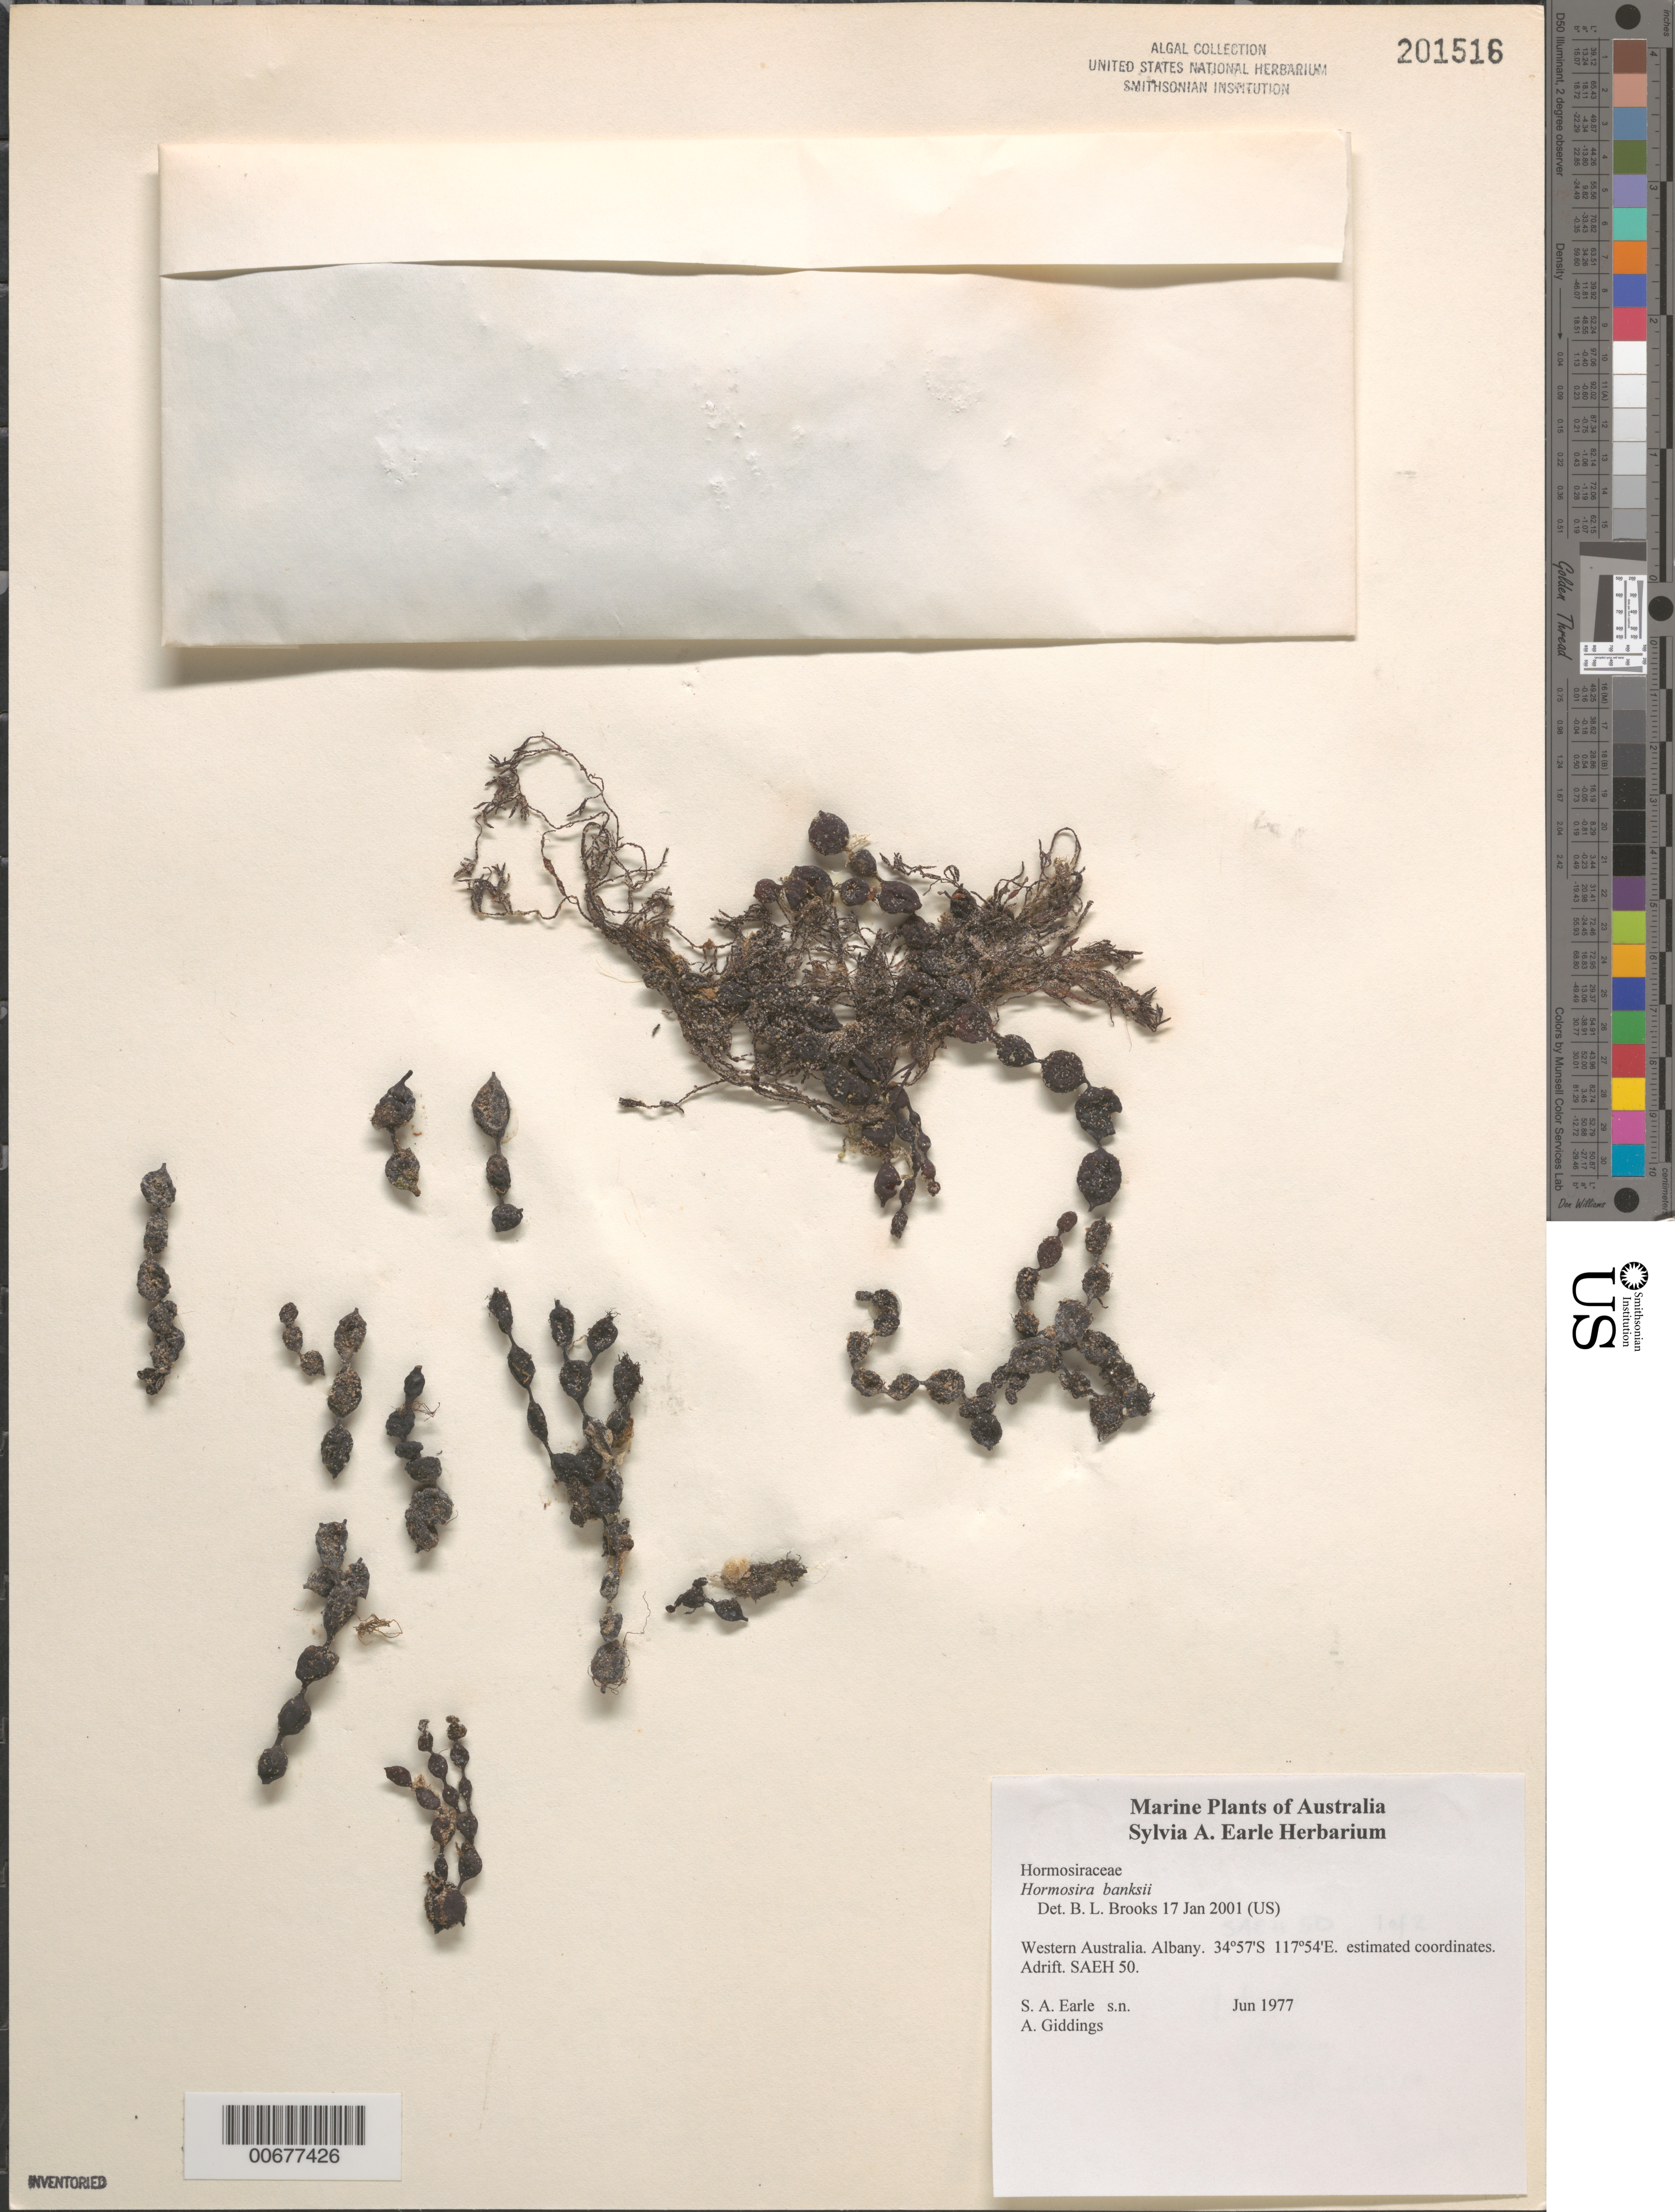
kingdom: Chromista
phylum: Ochrophyta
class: Phaeophyceae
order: Fucales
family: Hormosiraceae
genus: Hormosira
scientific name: Hormosira banksii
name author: (Turner) Decne.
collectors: S. A. Earle & A. Giddings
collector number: SAEH 50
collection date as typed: Jun 1977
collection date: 1977-06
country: Australia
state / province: Western Australia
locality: Albany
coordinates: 34 57' S, 117 54'E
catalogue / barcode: US 201516